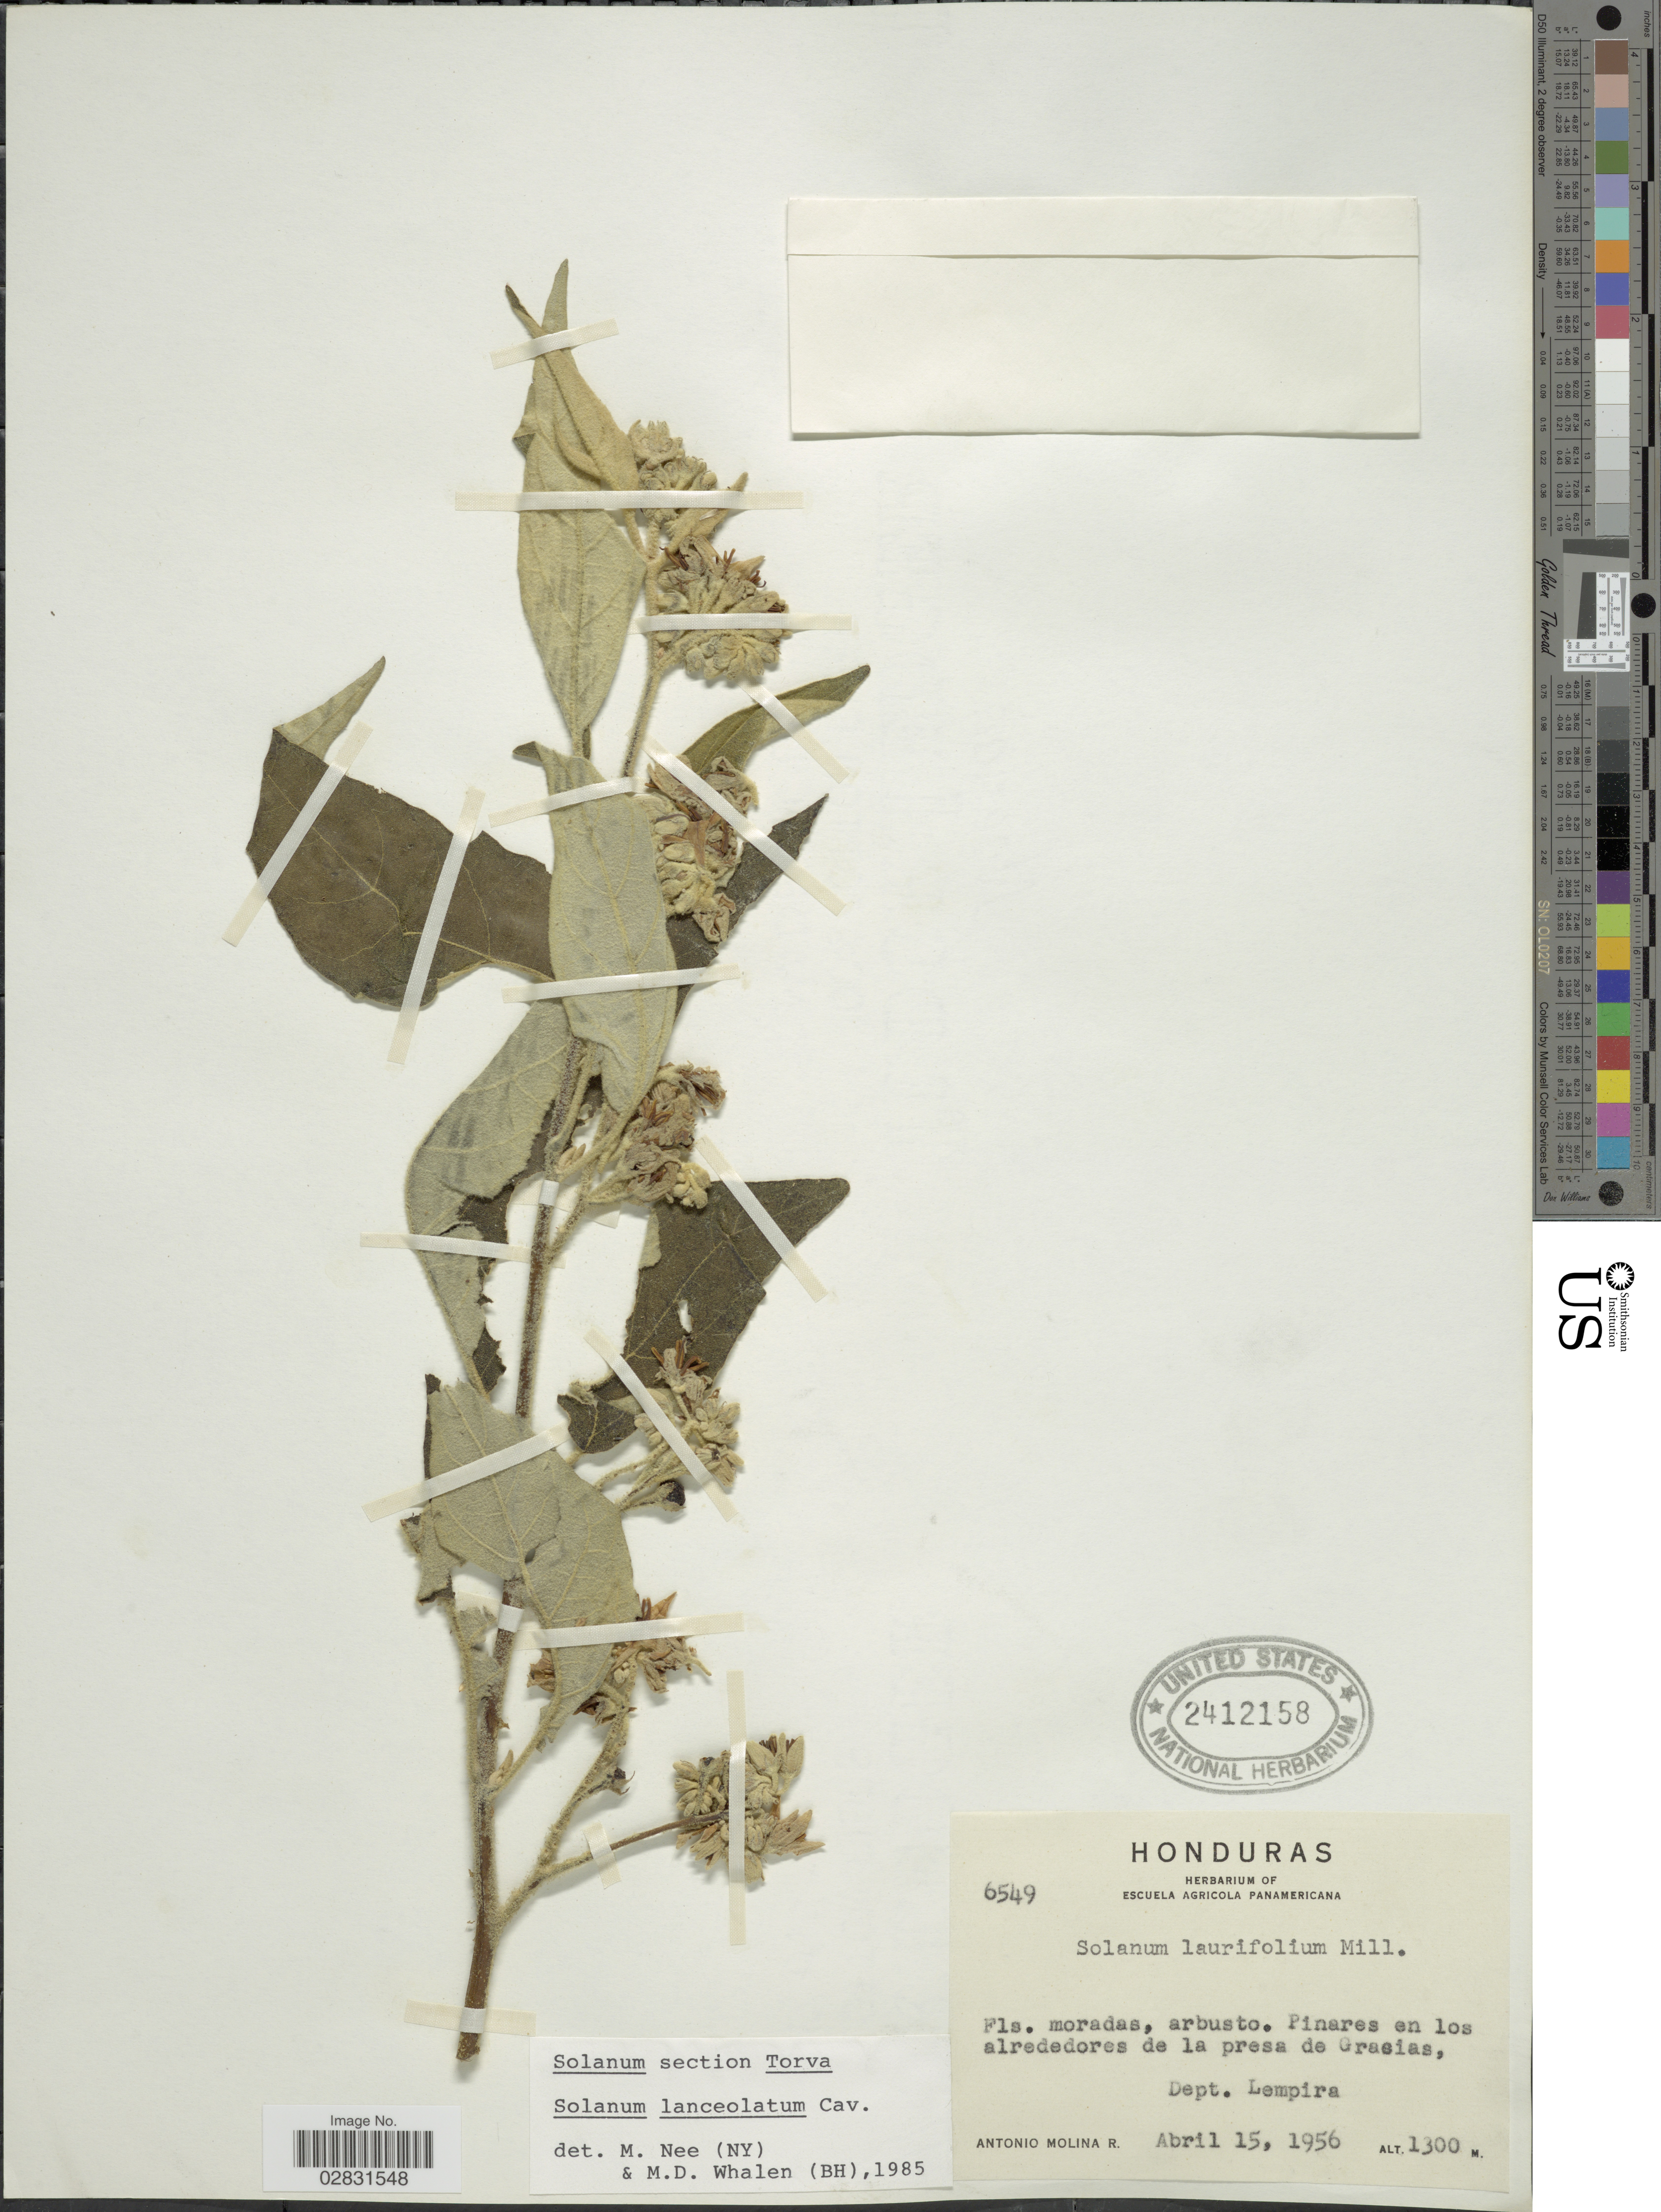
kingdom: Plantae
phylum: Tracheophyta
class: Magnoliopsida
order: Solanales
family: Solanaceae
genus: Solanum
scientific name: Solanum lanceolatum Berthault, nom. illeg.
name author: Berthault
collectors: A. Molina R.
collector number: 6549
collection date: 1956-04-15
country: Honduras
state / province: Lempira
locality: Pinares en los alrededores de la presa de Gracias, Dept. Lempira.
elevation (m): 1300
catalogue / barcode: US 2412158